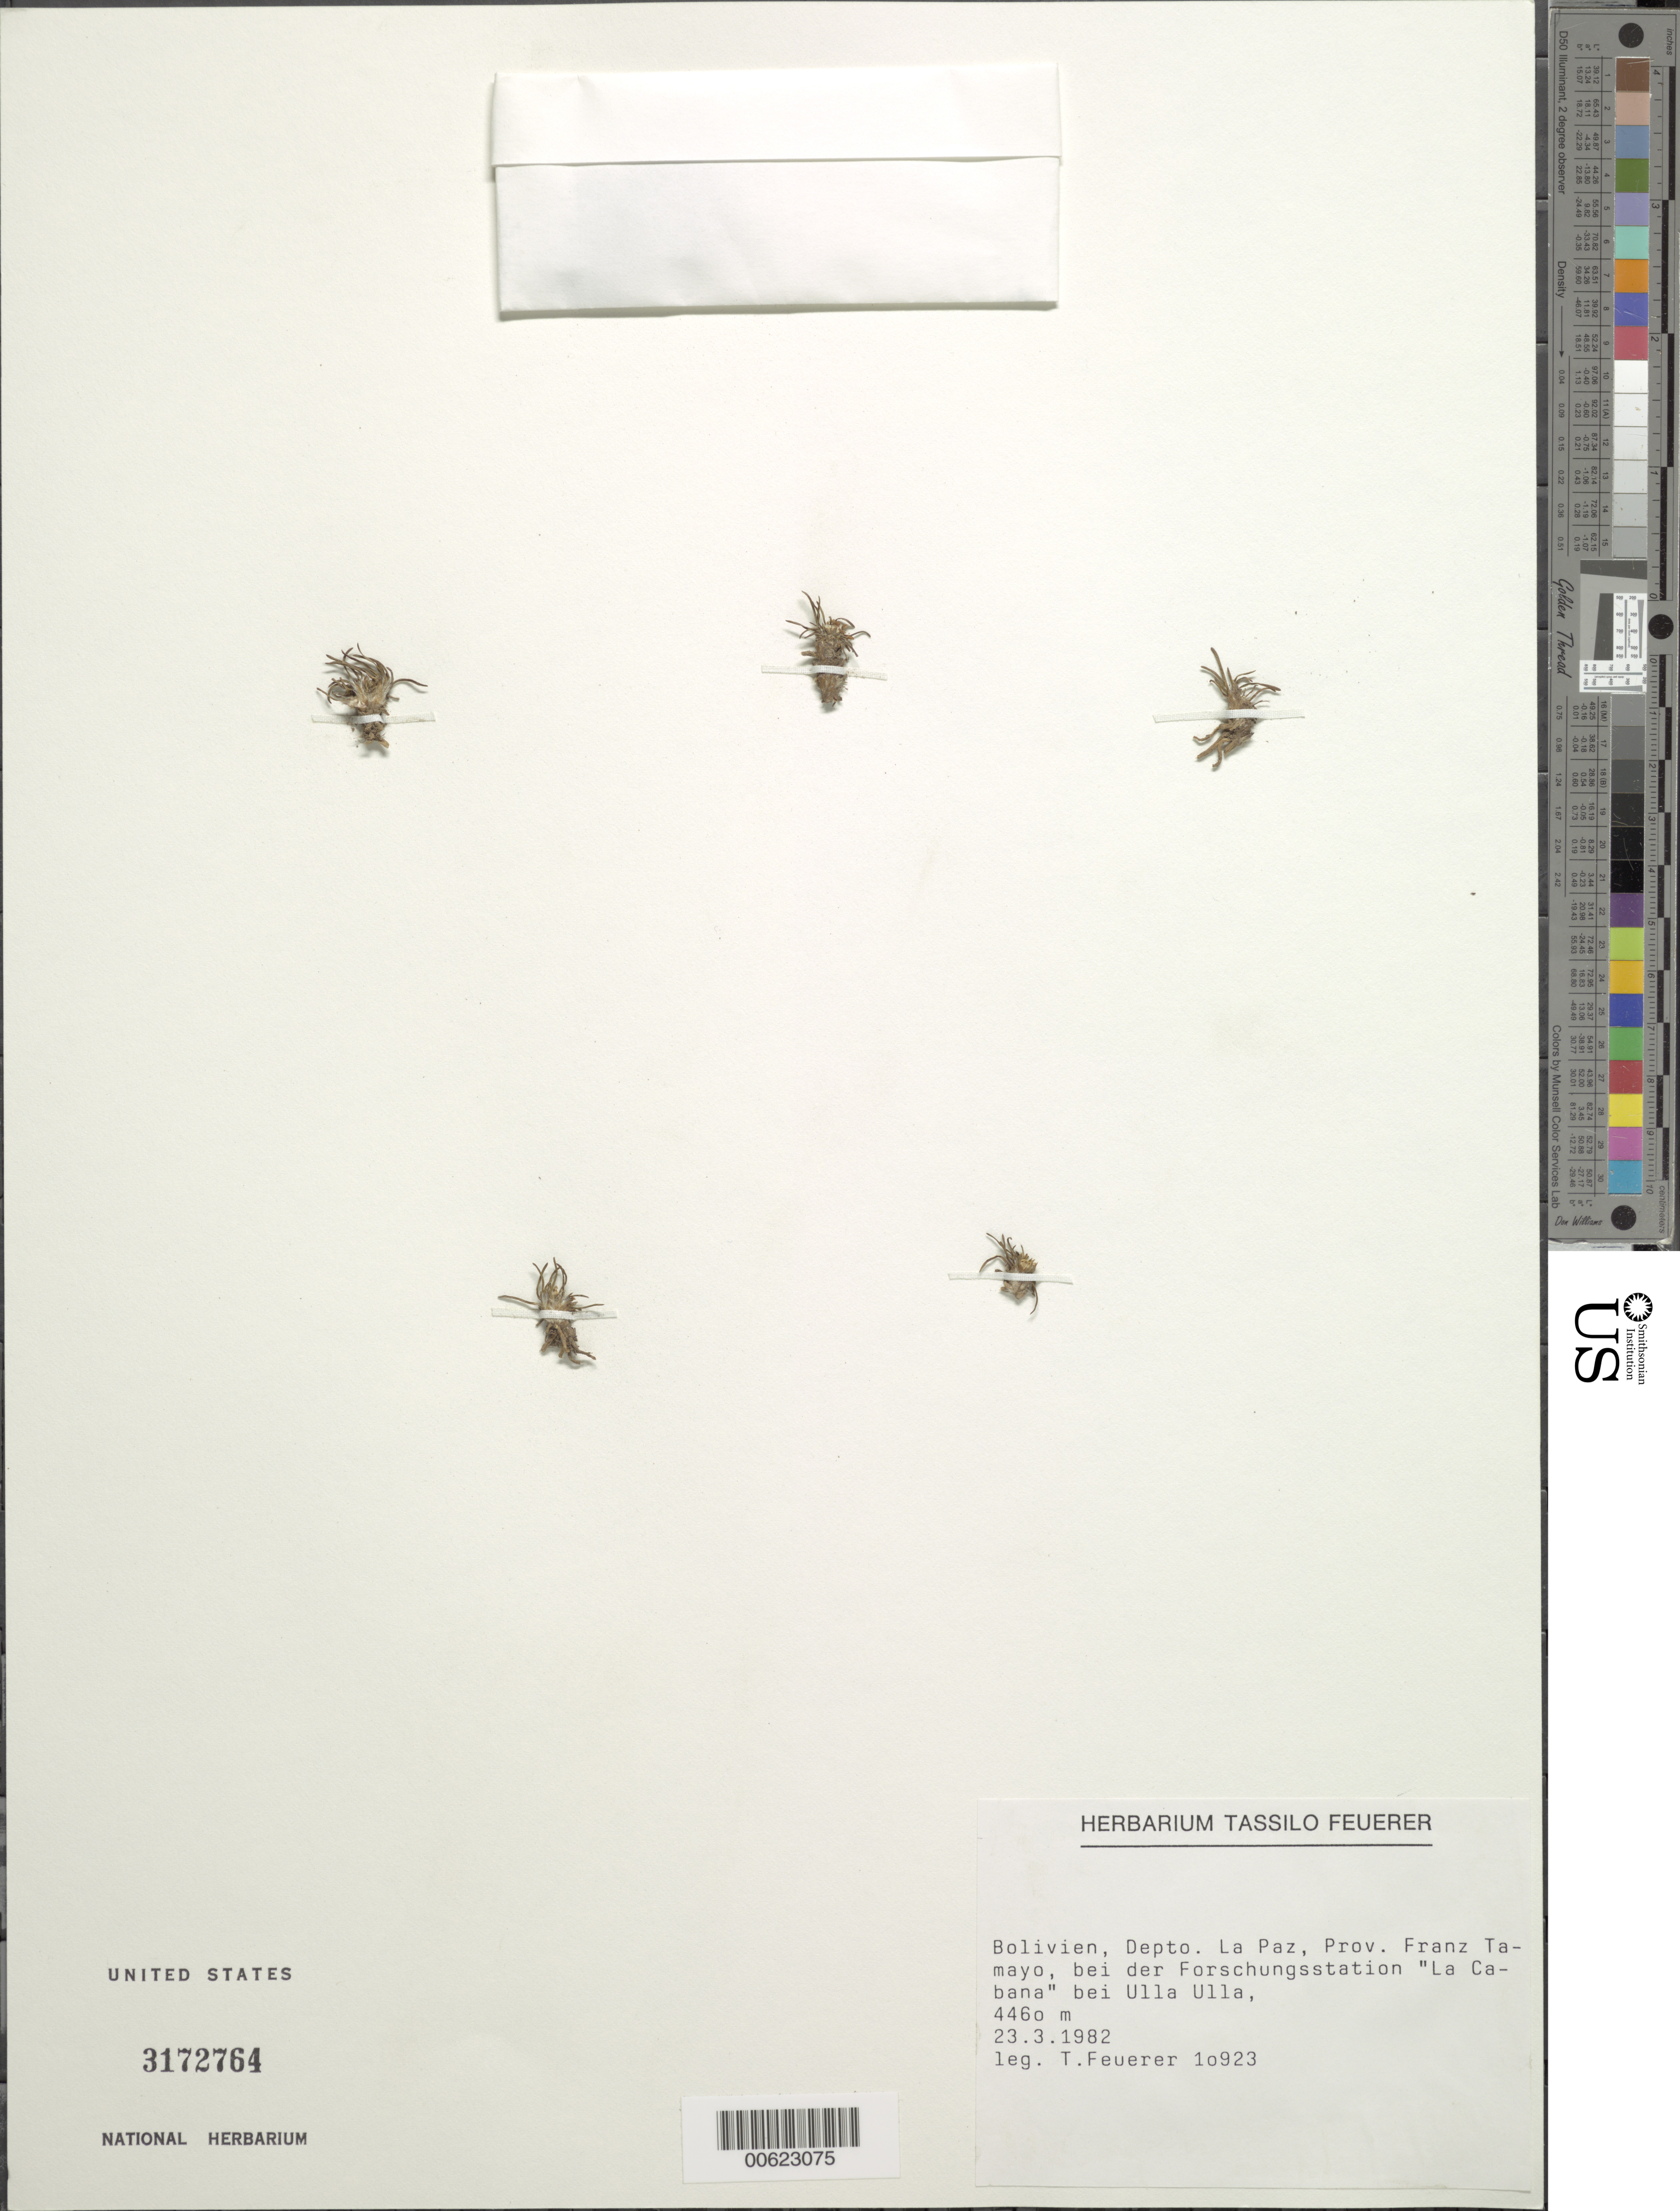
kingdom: Plantae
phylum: Tracheophyta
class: Magnoliopsida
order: Asterales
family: Asteraceae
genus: Werneria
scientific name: Werneria sp.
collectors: X. Menhofer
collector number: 10923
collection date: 1982-03-23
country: Bolivia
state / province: La Paz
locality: Prov. Franz Tamayo, bei der Forschungsstation :La Cabana" bei Vulla Ulla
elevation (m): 4460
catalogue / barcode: US 3172764